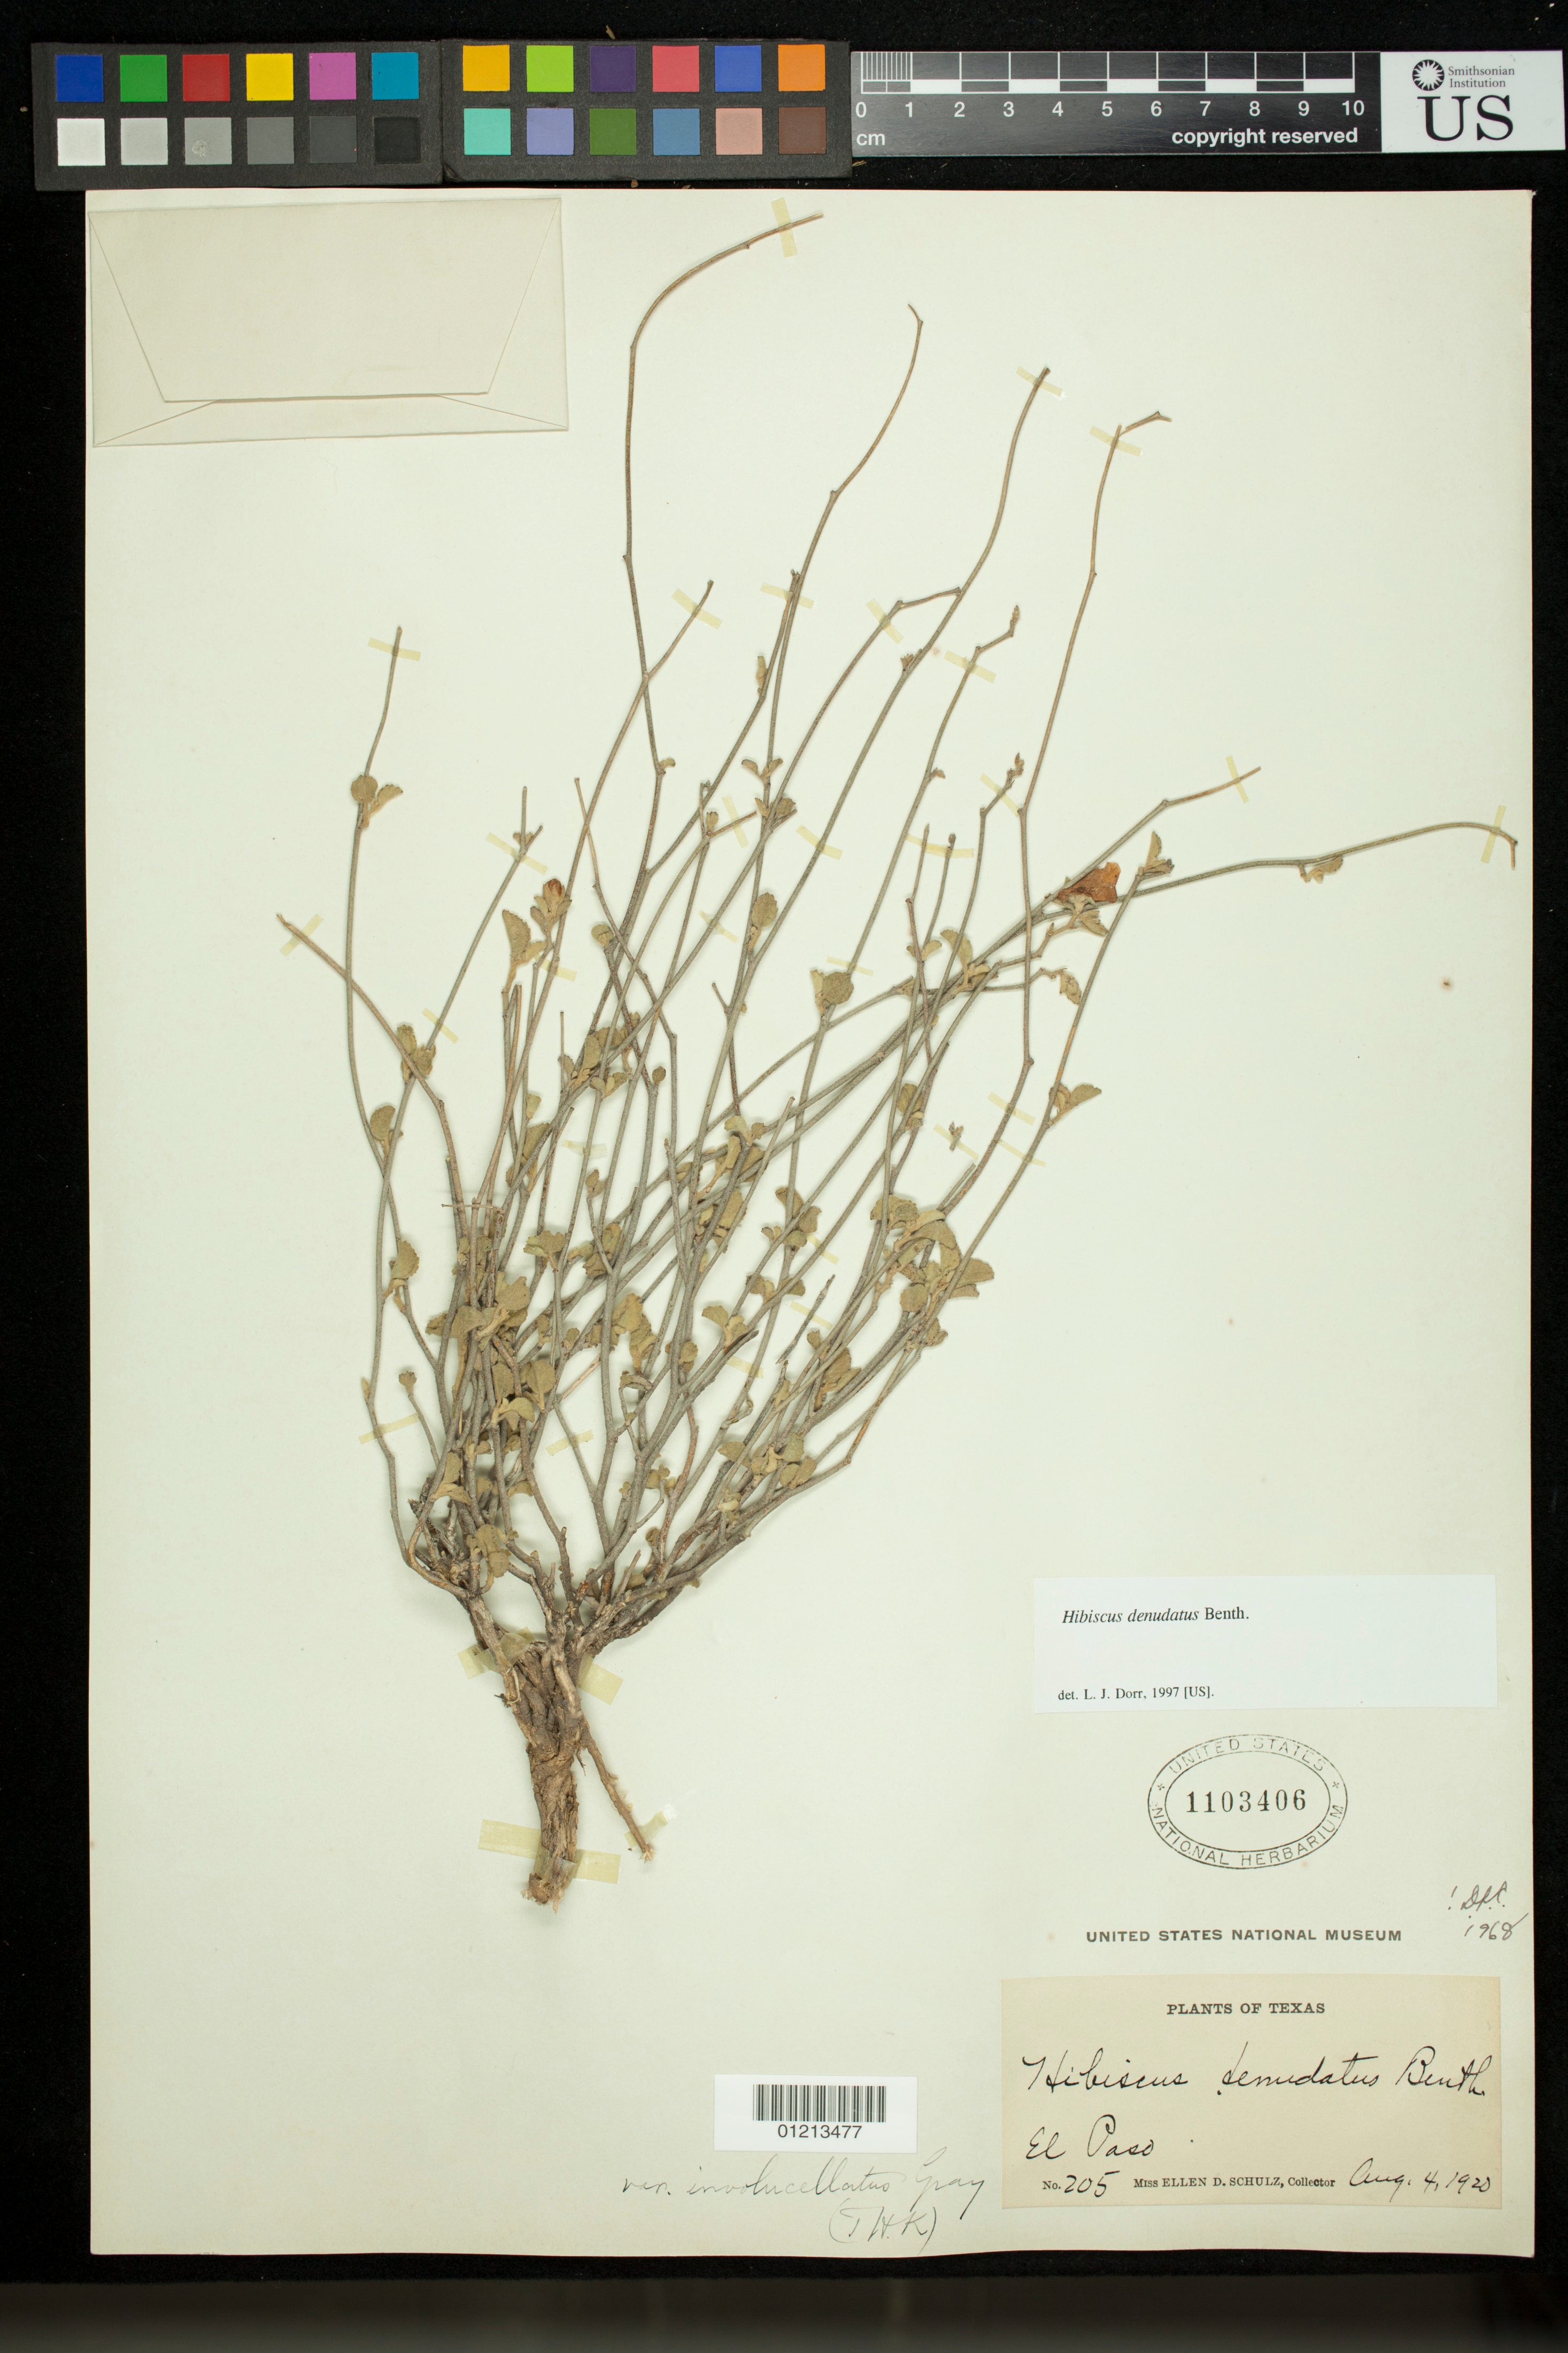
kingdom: Plantae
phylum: Tracheophyta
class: Magnoliopsida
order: Malvales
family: Malvaceae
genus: Hibiscus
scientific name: Hibiscus denudatus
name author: Benth.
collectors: E. Schultz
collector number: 205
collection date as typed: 08 Apr 1920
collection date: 1920-04-08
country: United States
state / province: Texas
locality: El Paso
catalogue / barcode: US 1103406